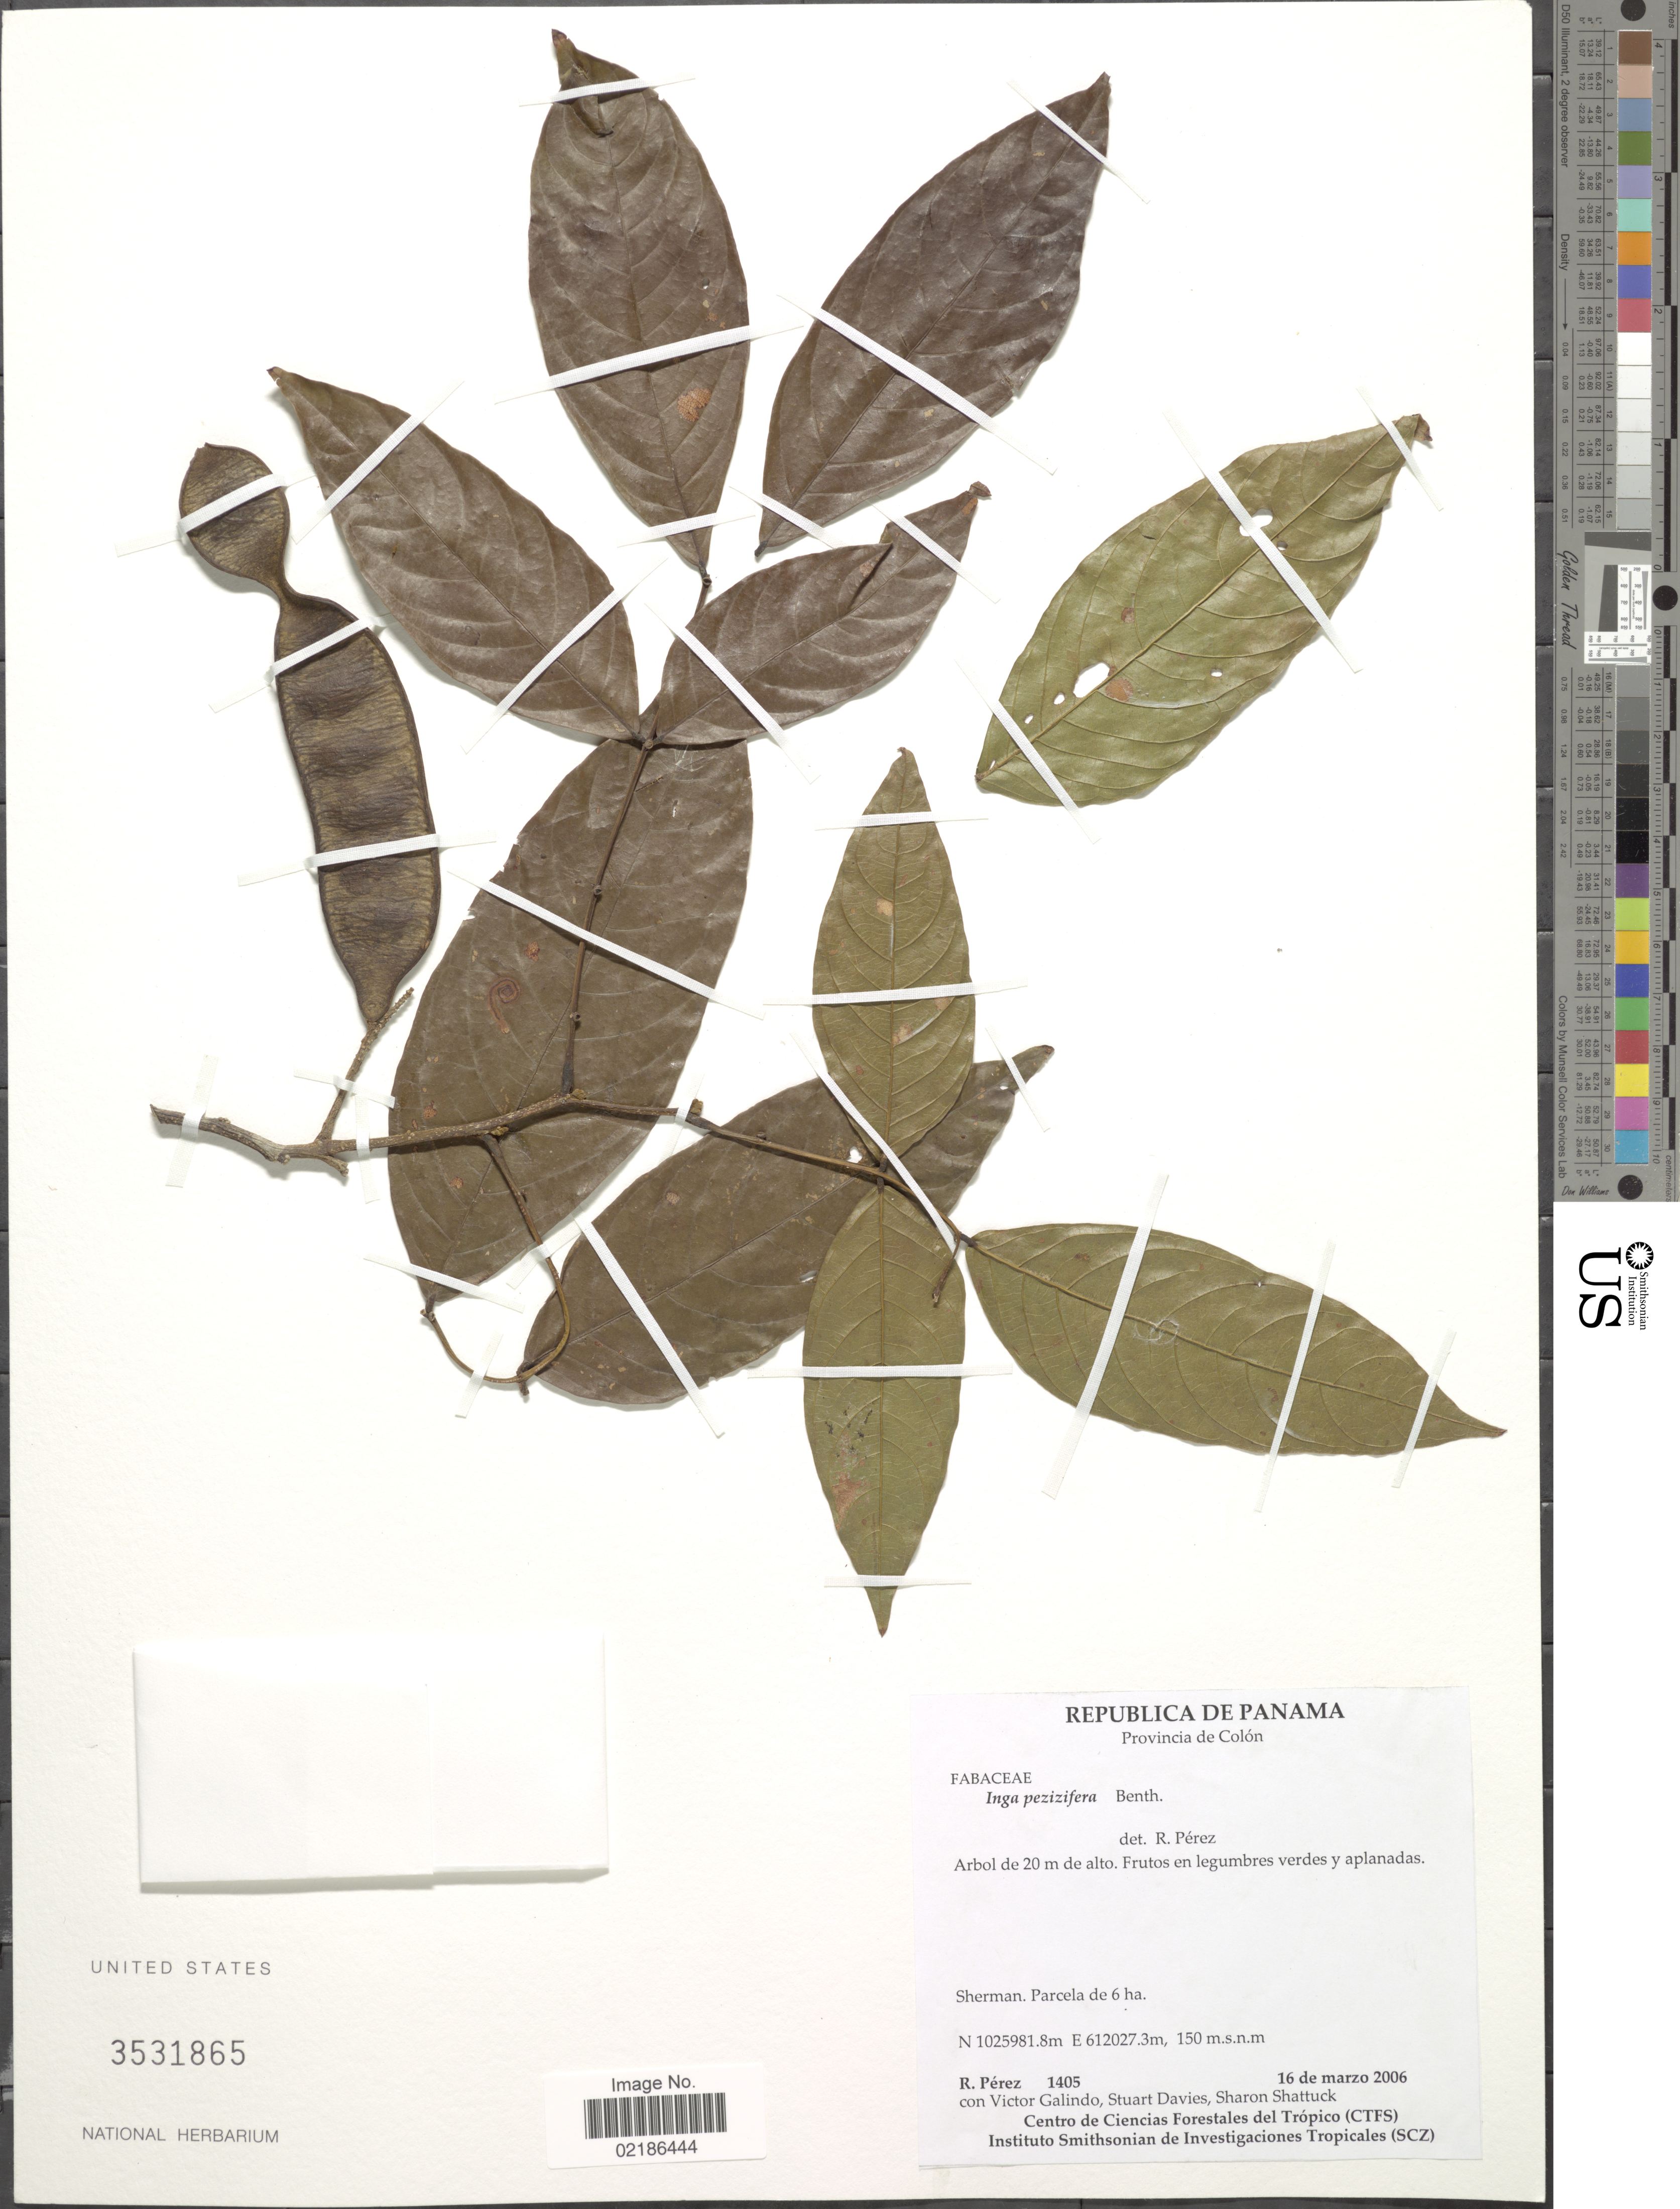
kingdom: Plantae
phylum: Tracheophyta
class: Magnoliopsida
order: Fabales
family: Fabaceae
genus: Inga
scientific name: Inga pezizifera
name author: Benth.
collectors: R. Perez, V. Galindo, S. Davies & S. Shattuck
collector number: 1405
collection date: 2006-03-16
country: Panama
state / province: Colón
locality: Republica de Panama, Sherman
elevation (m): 150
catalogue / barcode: US 3531865